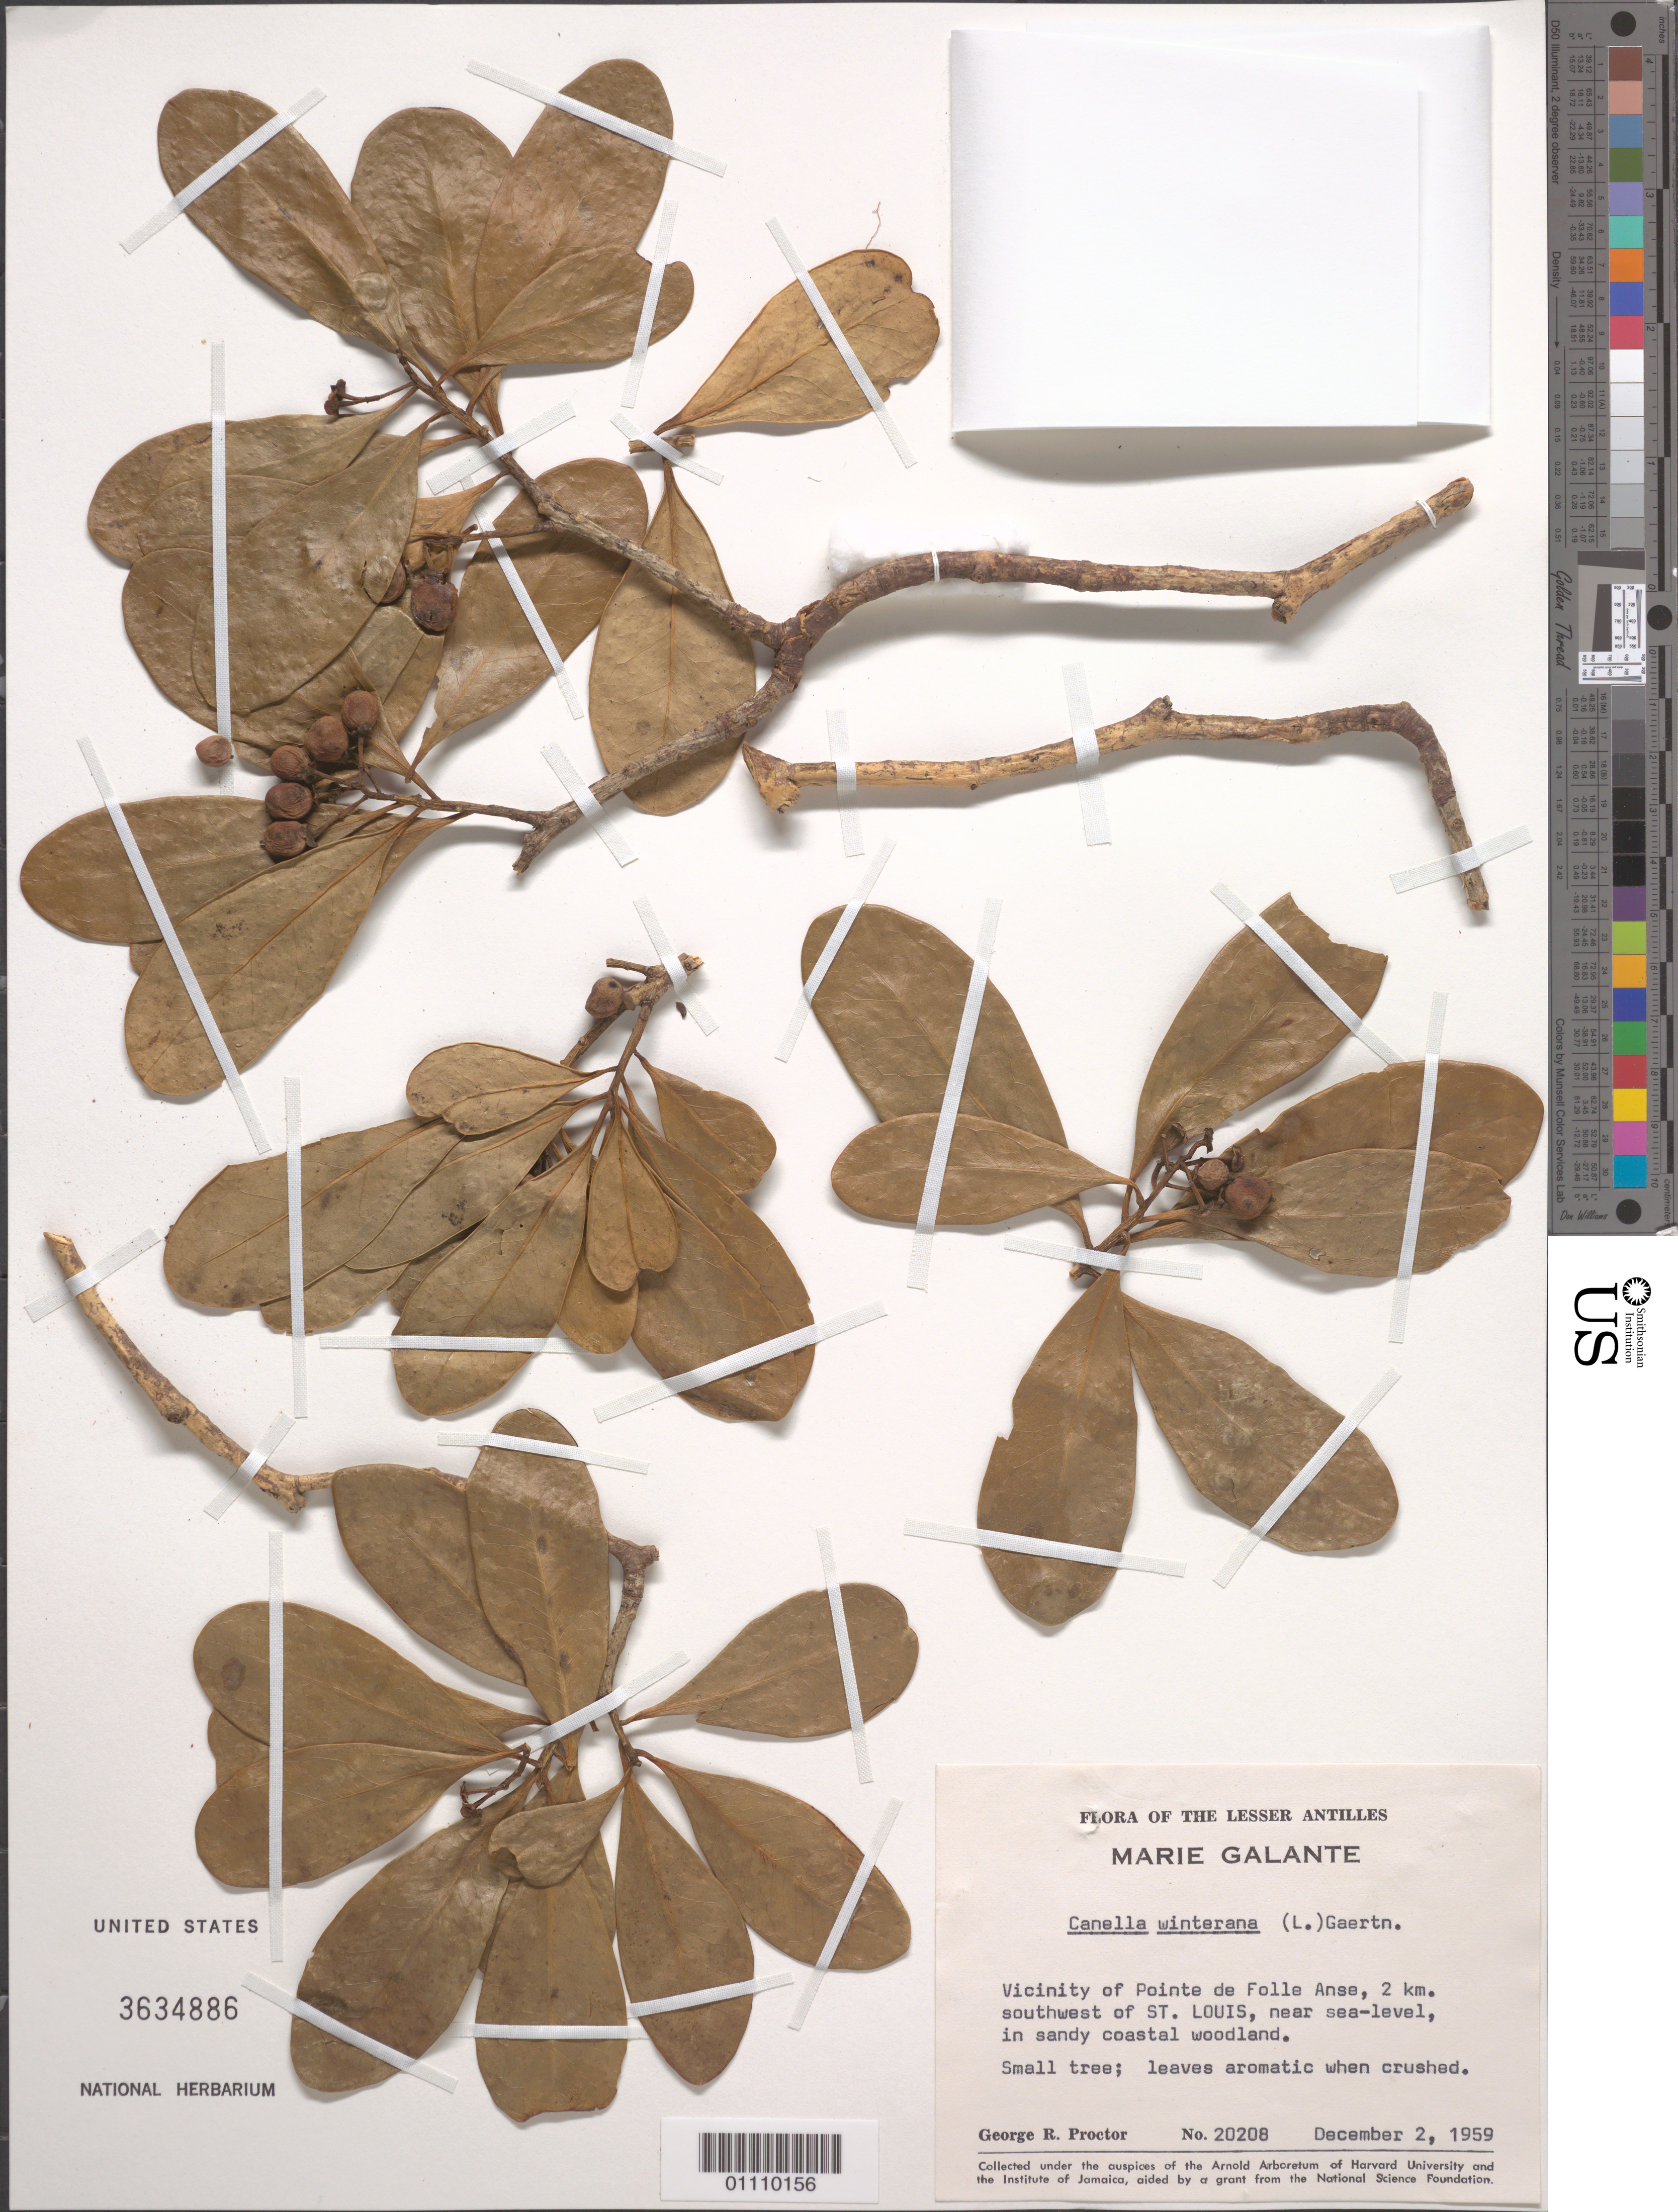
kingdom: Plantae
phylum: Tracheophyta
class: Magnoliopsida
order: Canellales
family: Canellaceae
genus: Canella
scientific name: Canella winterana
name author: (L.) Gaertn.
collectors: G. R. Proctor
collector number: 20208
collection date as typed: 02 Dec 1959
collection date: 1959-12-02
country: Guadeloupe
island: Marie Galante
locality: Pointe de Folle Anse, vicinity; 2 km SW of St. Louis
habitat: In sandy coastal woodland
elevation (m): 0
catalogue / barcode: US 3634886